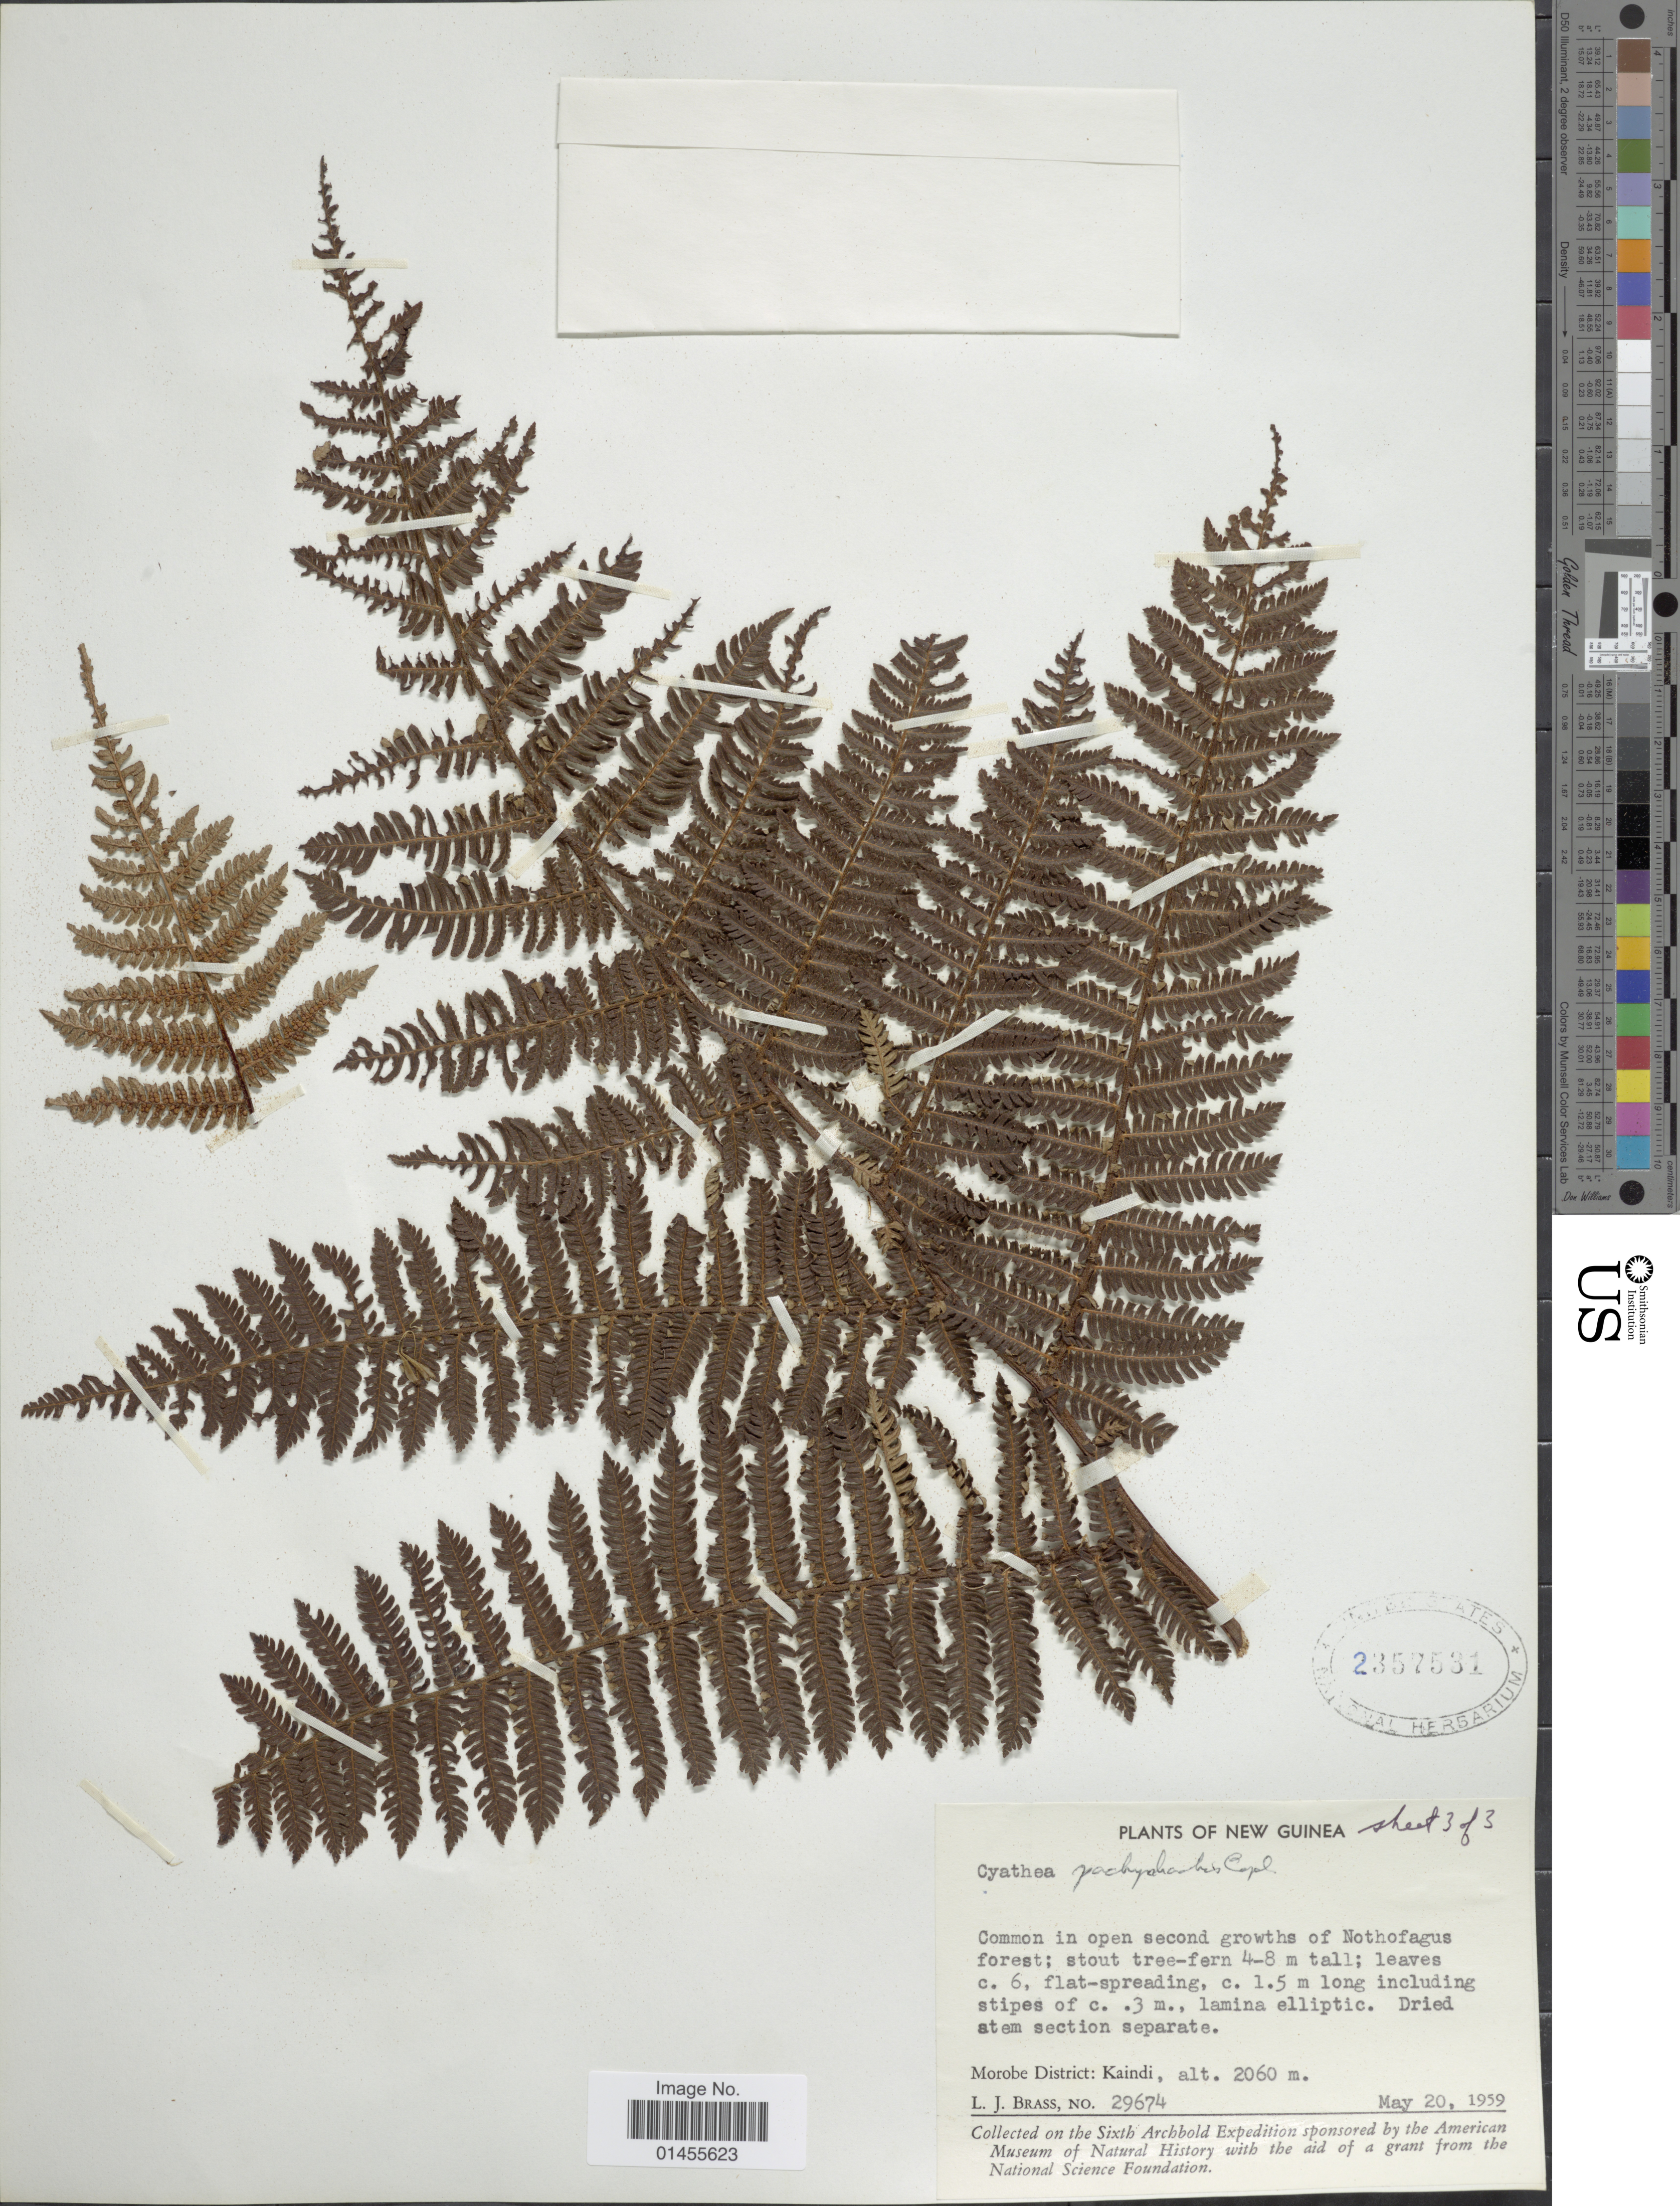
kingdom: Plantae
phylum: Tracheophyta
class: Polypodiopsida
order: Cyatheales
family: Cyatheaceae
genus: Alsophila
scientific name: Alsophila pachyrrhachis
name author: (Copel.) R.M. Tryon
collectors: L. J. Brass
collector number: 29674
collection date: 1959-05-20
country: Papua New Guinea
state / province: Morobe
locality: New Guinea. Morobe District: Kaindi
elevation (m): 2060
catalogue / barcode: US 2357531